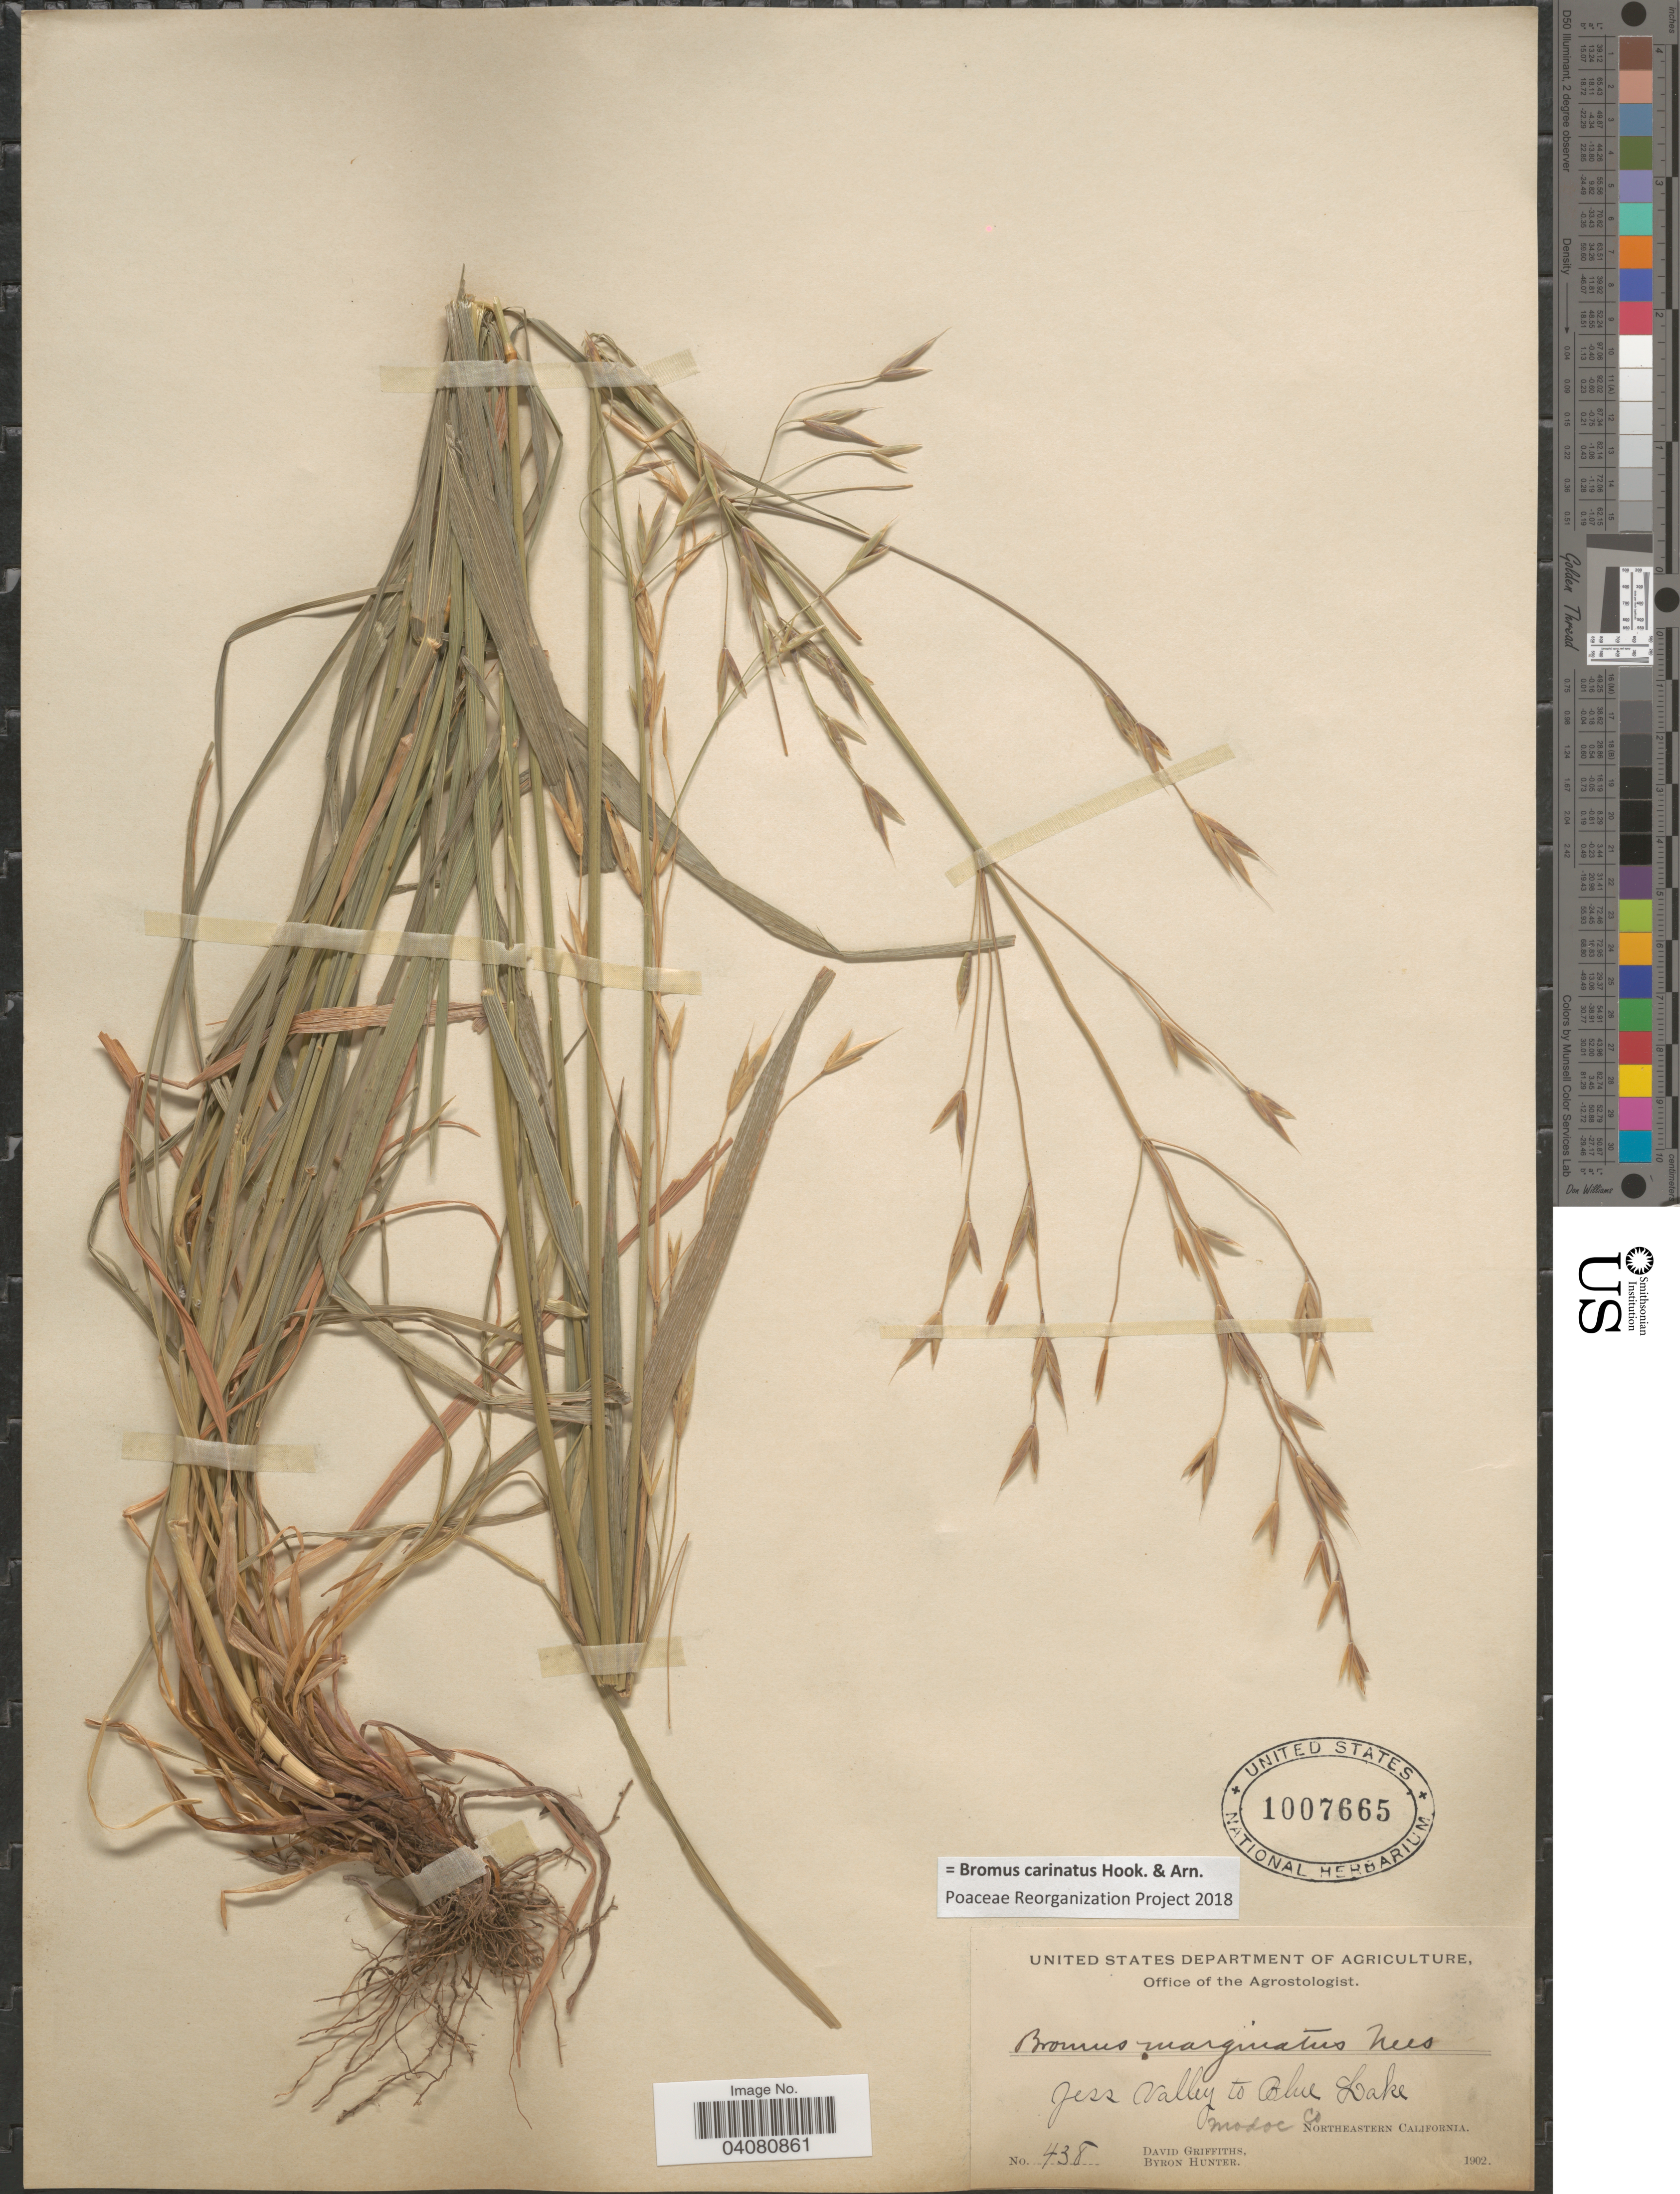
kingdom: Plantae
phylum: Tracheophyta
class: Liliopsida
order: Poales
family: Poaceae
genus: Bromus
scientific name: Bromus carinatus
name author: Hook. & Arn.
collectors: D. Griffiths & B. Hunter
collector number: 438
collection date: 1902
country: United States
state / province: California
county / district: Modoc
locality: Jess Valley to Blue Lake. Modoc Co. Northeastern California.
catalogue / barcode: US 1007665